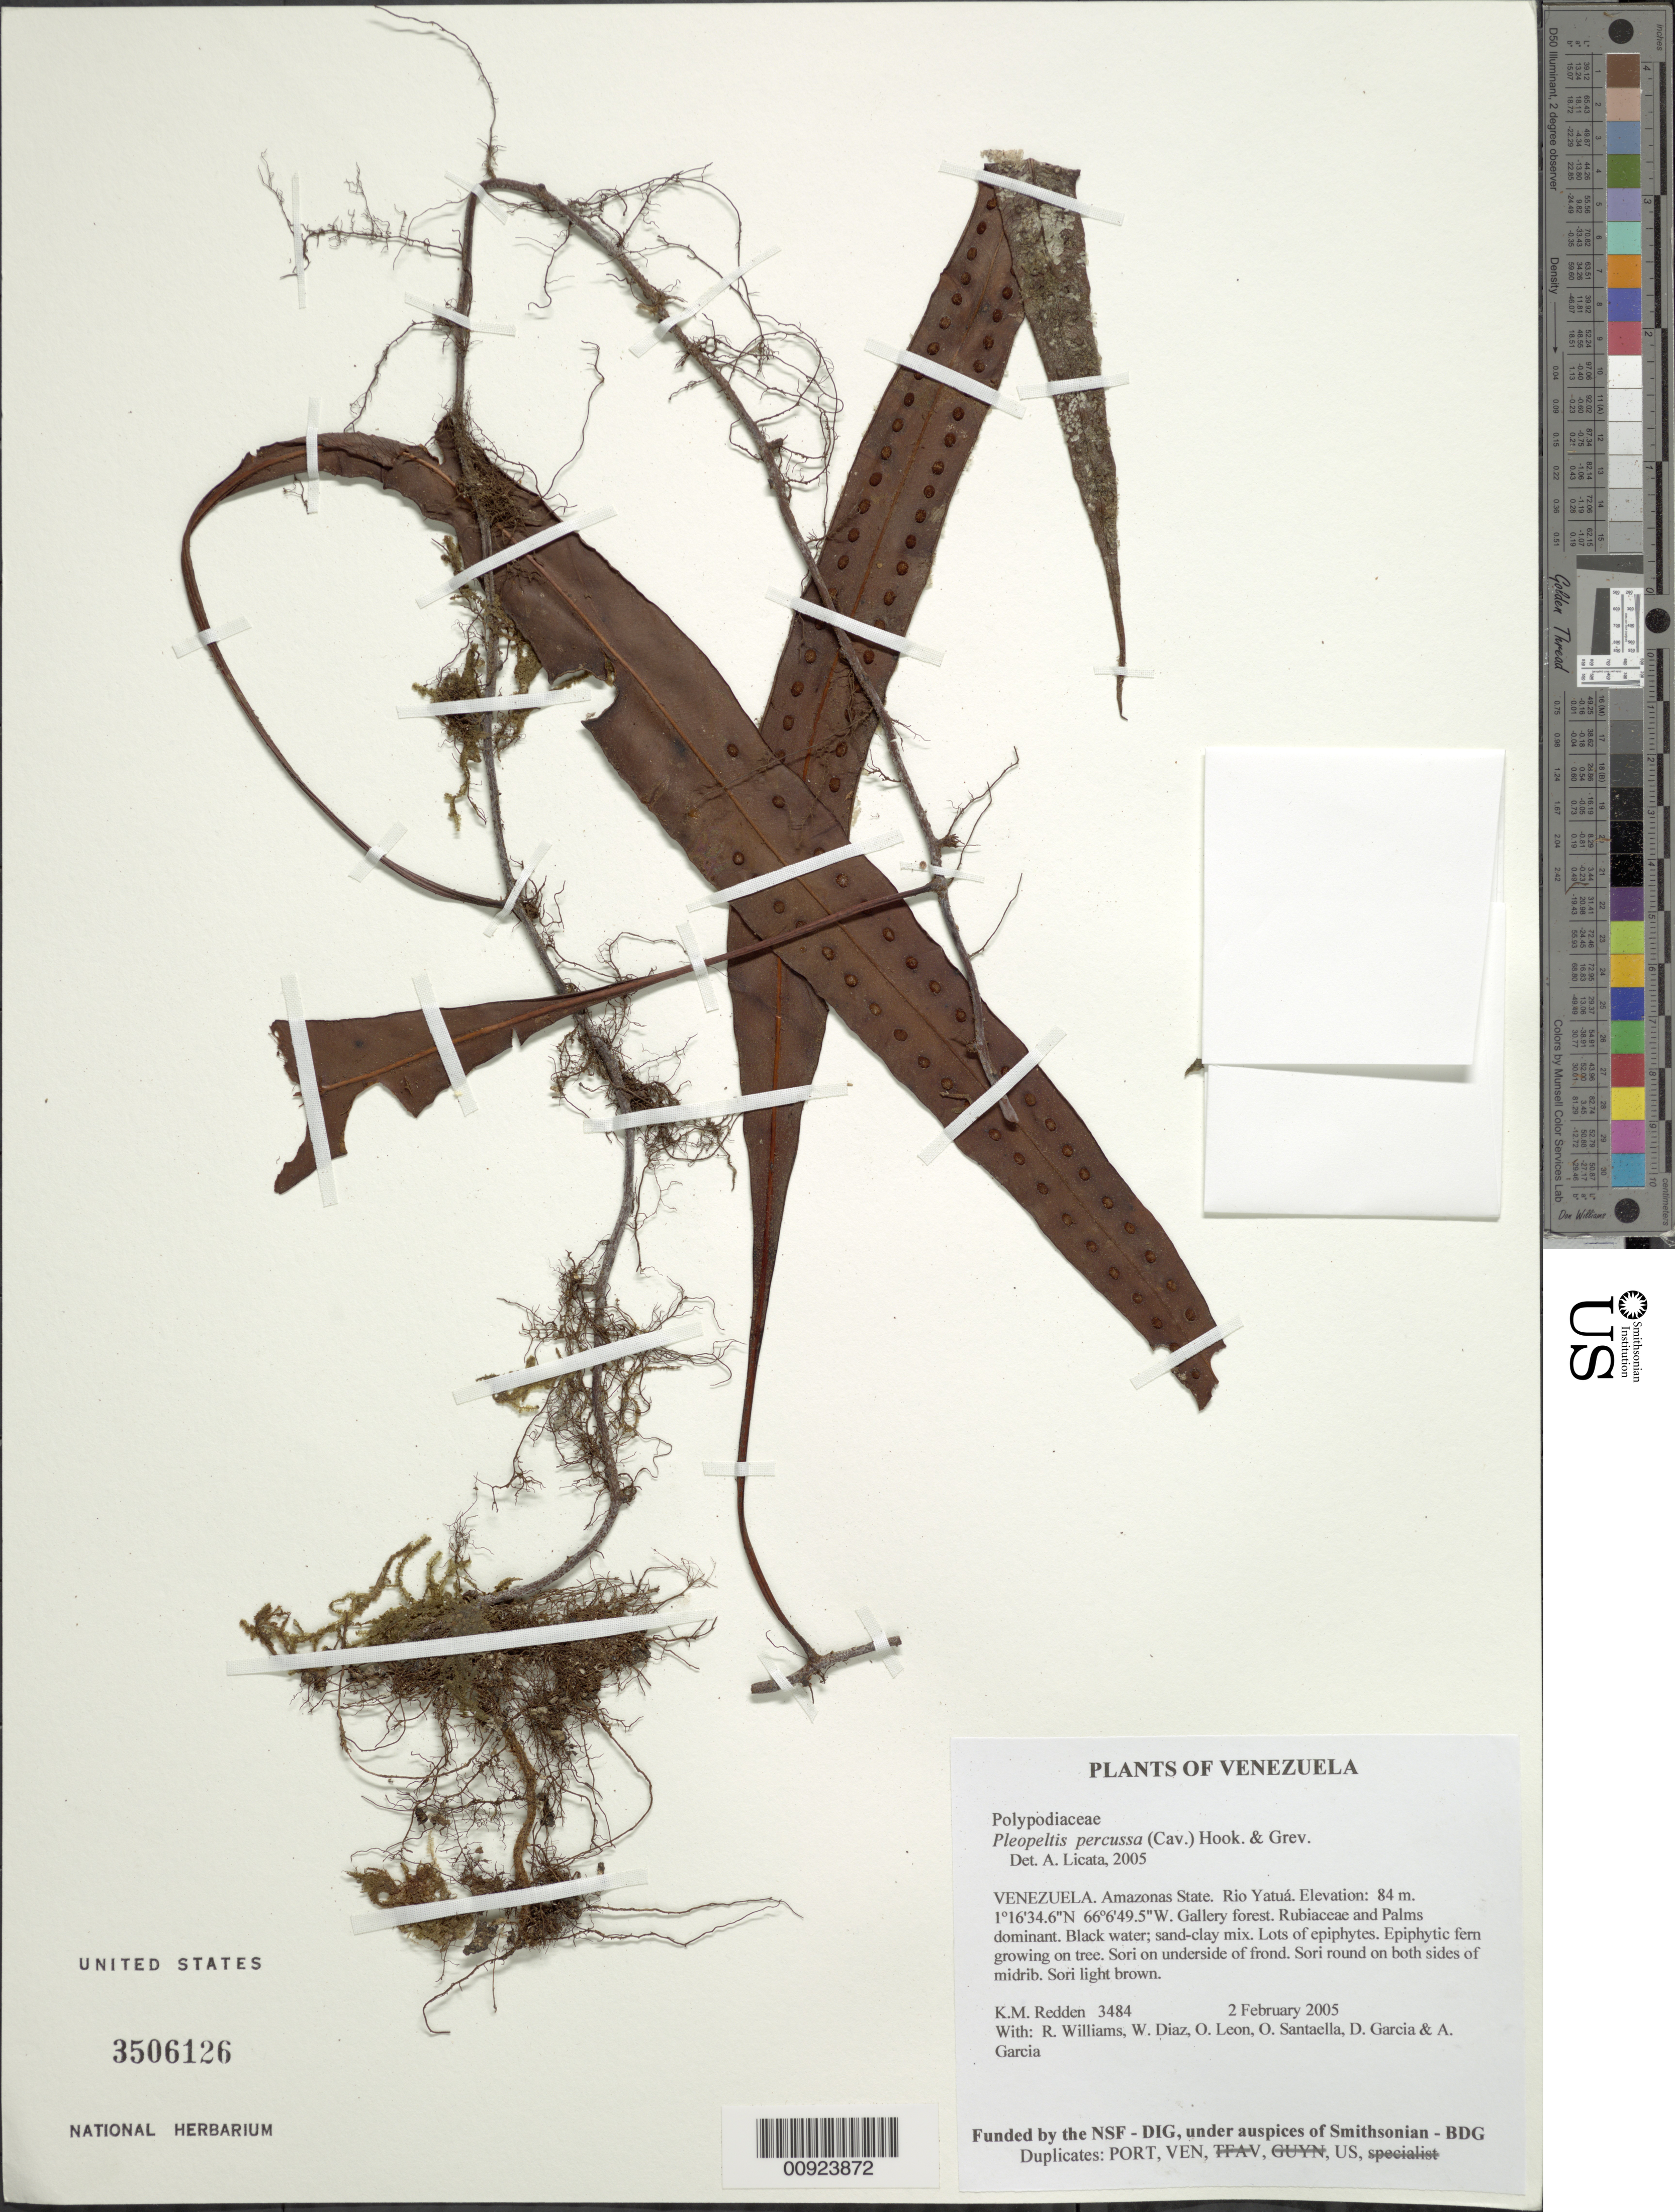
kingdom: Plantae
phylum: Tracheophyta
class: Polypodiopsida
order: Polypodiales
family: Polypodiaceae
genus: Microgramma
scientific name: Microgramma percussa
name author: (Cav.) de la Sota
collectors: K. M. Redden, R. Williams, W. Díaz P., O. León, O. Santaella, D. Garcia & A. Garcia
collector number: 3484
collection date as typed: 2 February 2005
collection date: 2005-02-02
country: Venezuela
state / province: Amazonas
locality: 14 - Rio Yatuá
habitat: Gallery forest. Rubiaceae and palms dominant. Black water; sand-clay mix. Lots of epiphytes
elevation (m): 84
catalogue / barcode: US 3506126